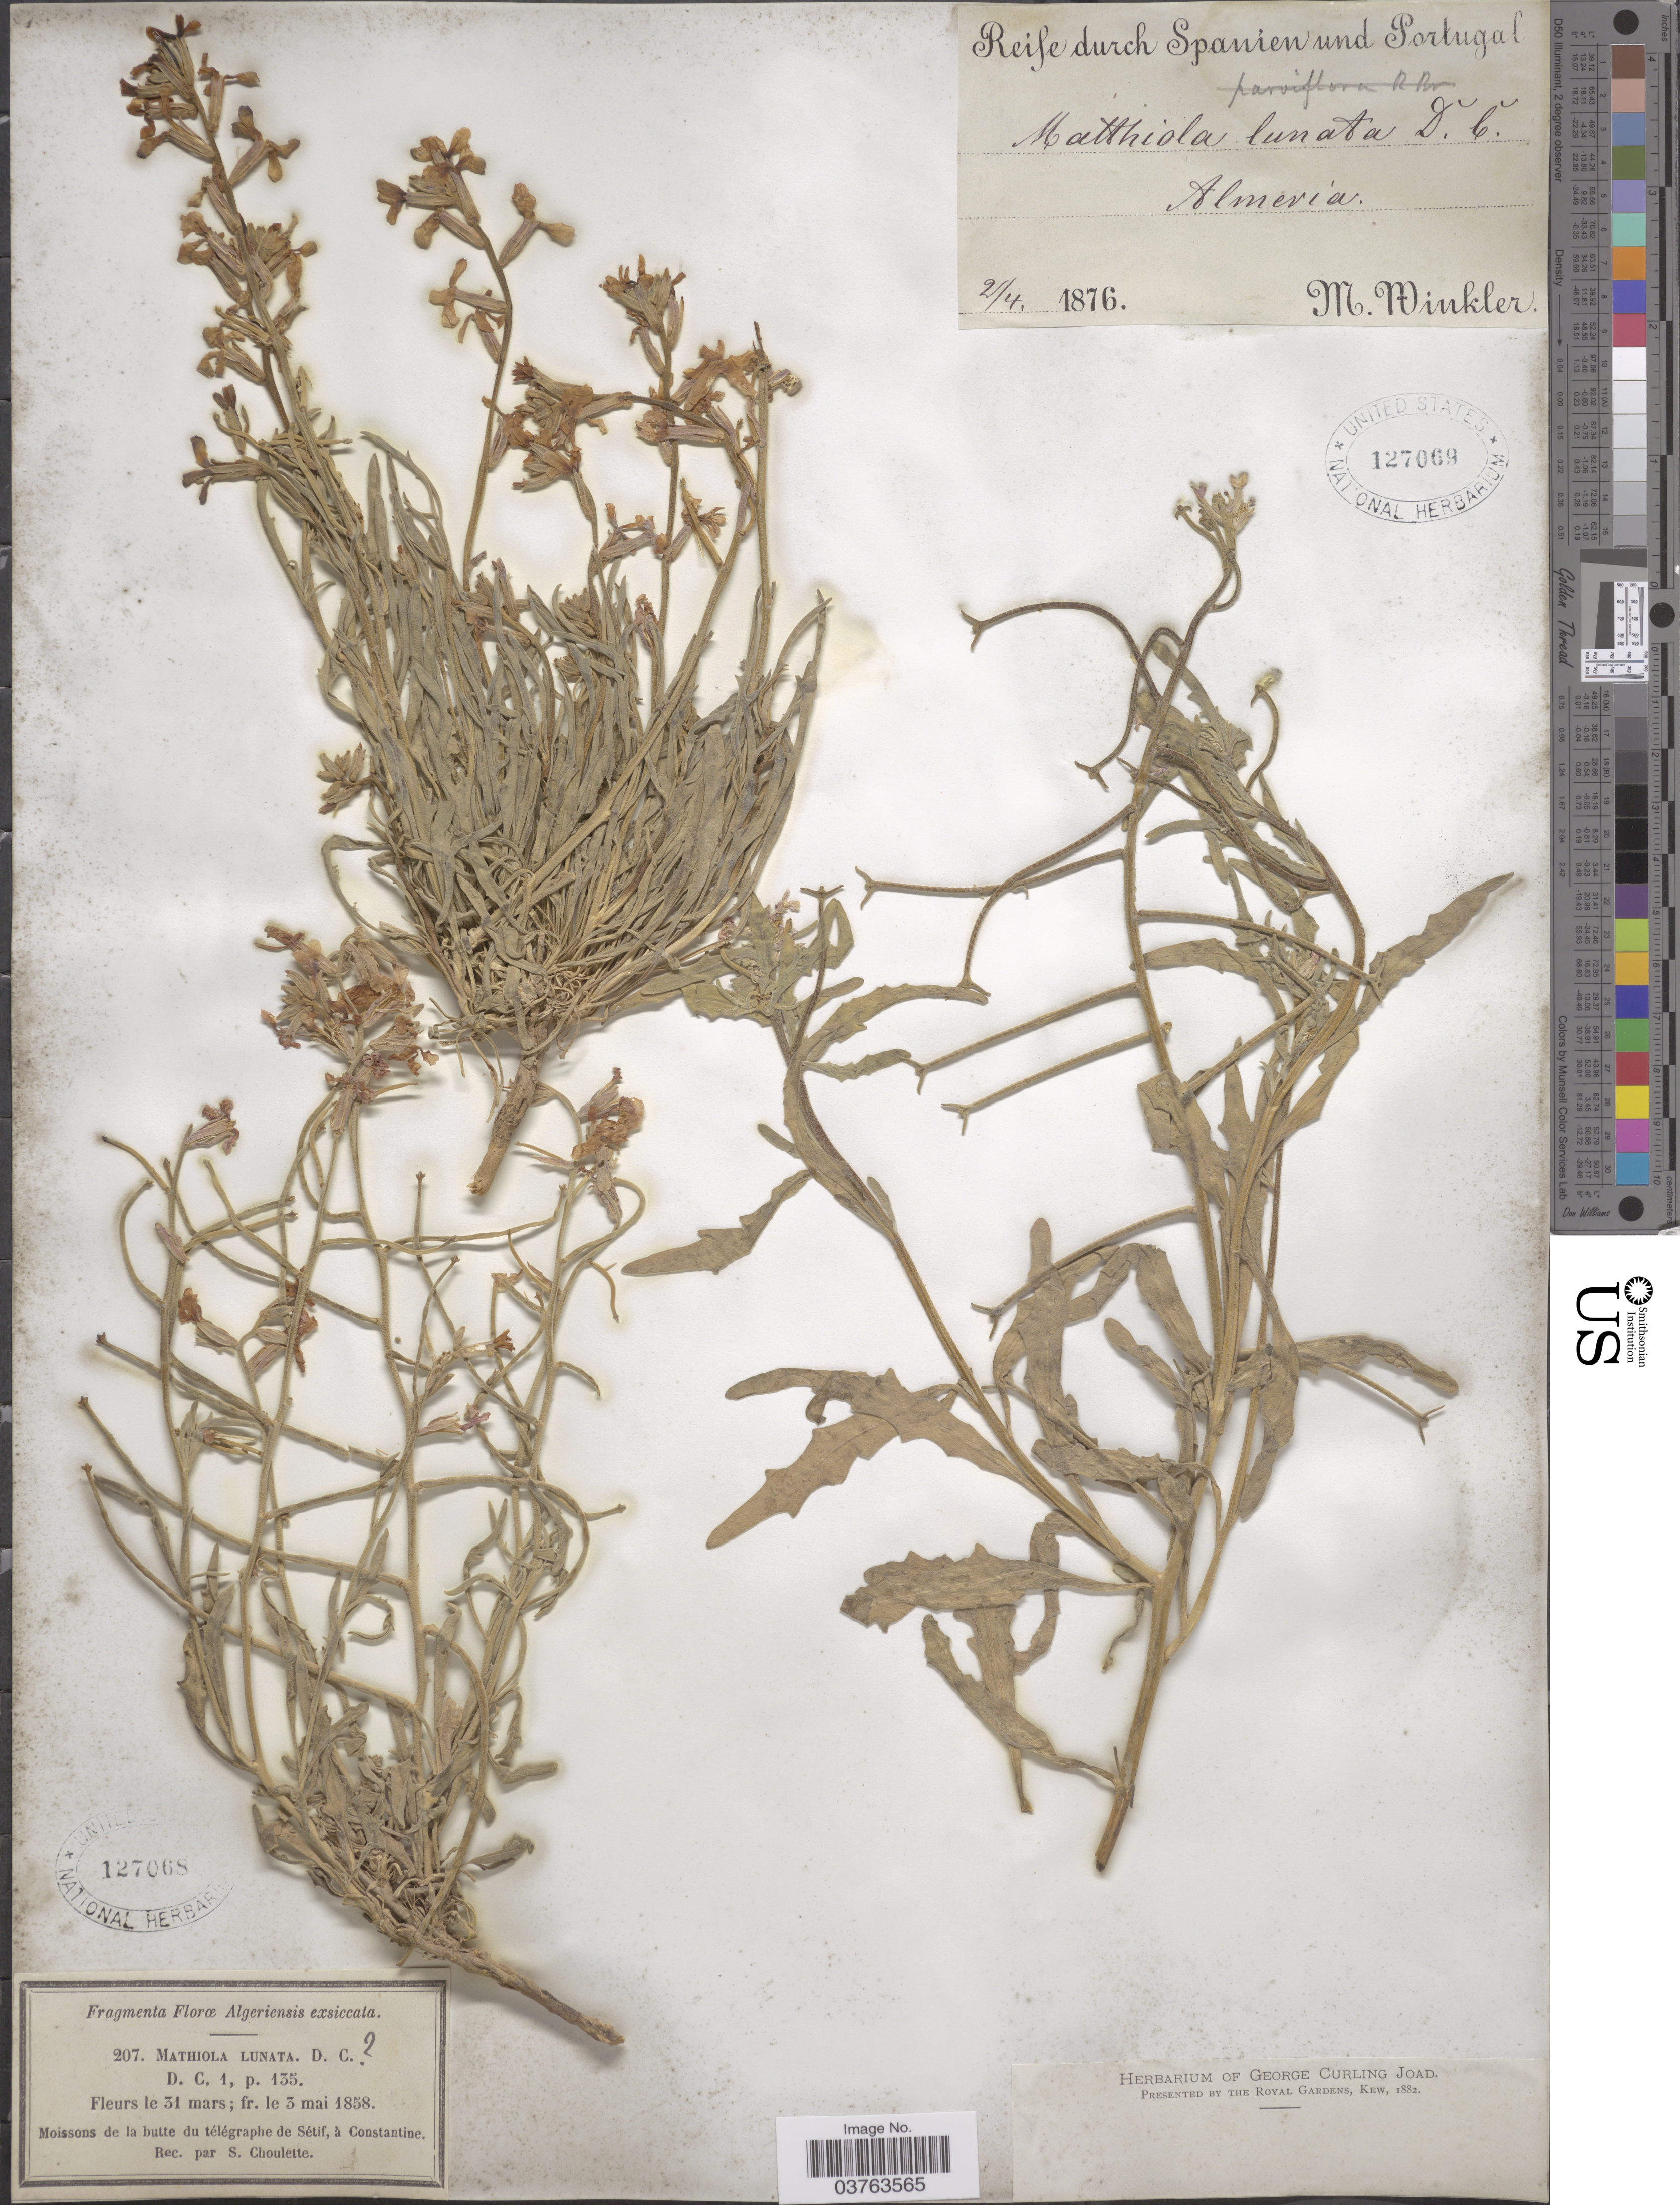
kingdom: Plantae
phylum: Tracheophyta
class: Magnoliopsida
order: Brassicales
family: Brassicaceae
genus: Matthiola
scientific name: Matthiola lunata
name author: DC.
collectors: S. Choulette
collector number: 207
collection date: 1858-03-31/1858-05-03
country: Algeria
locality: Moissons de la butte du télégraphe de Sétif, à Constantine.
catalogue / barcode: US 127068-2